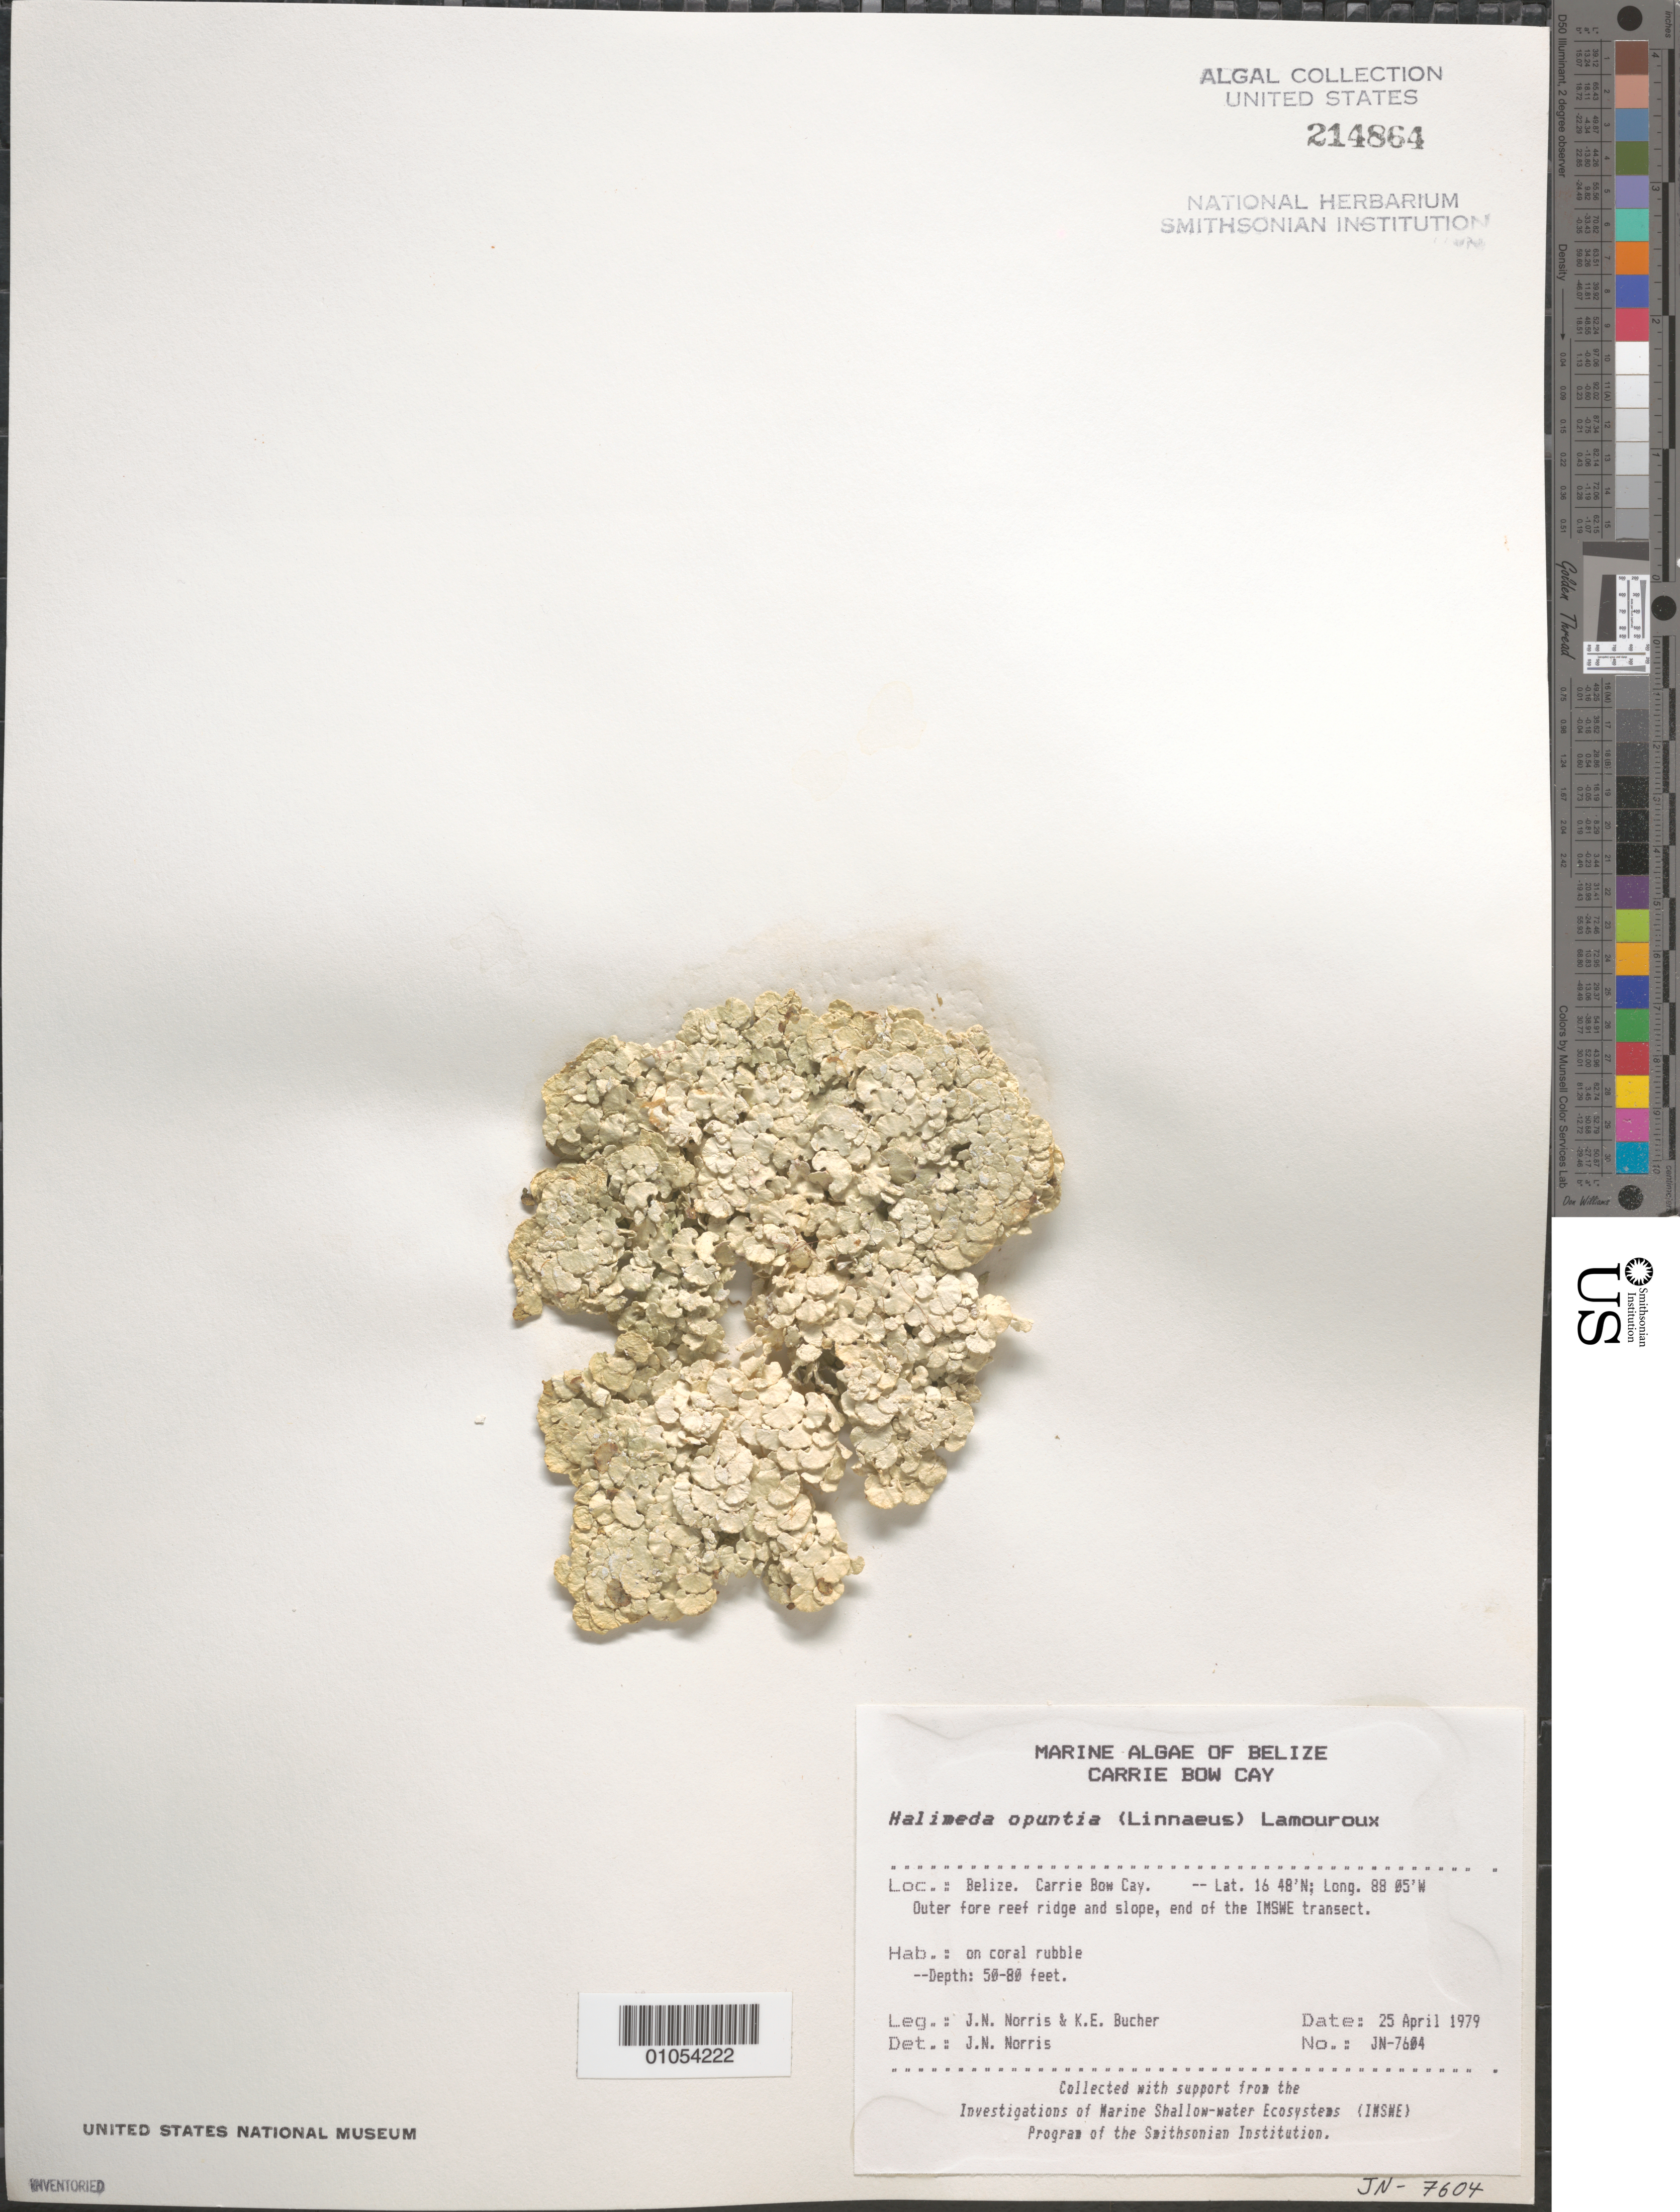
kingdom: Plantae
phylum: Chlorophyta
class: Ulvophyceae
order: Bryopsidales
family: Halimedaceae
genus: Halimeda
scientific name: Halimeda opuntia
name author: (L.) J.V.Lamouroux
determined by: Norris, James N.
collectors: J. N. Norris & K. E. Bucher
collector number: JN-7604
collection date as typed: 25 Apr 1979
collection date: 1979-04-25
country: Belize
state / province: Stann Creek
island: Carrie Bow Cay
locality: Outer fore reef ridge and slope, end of IMSWE transect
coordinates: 16 48'N, 88 05'W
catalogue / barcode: US 214864